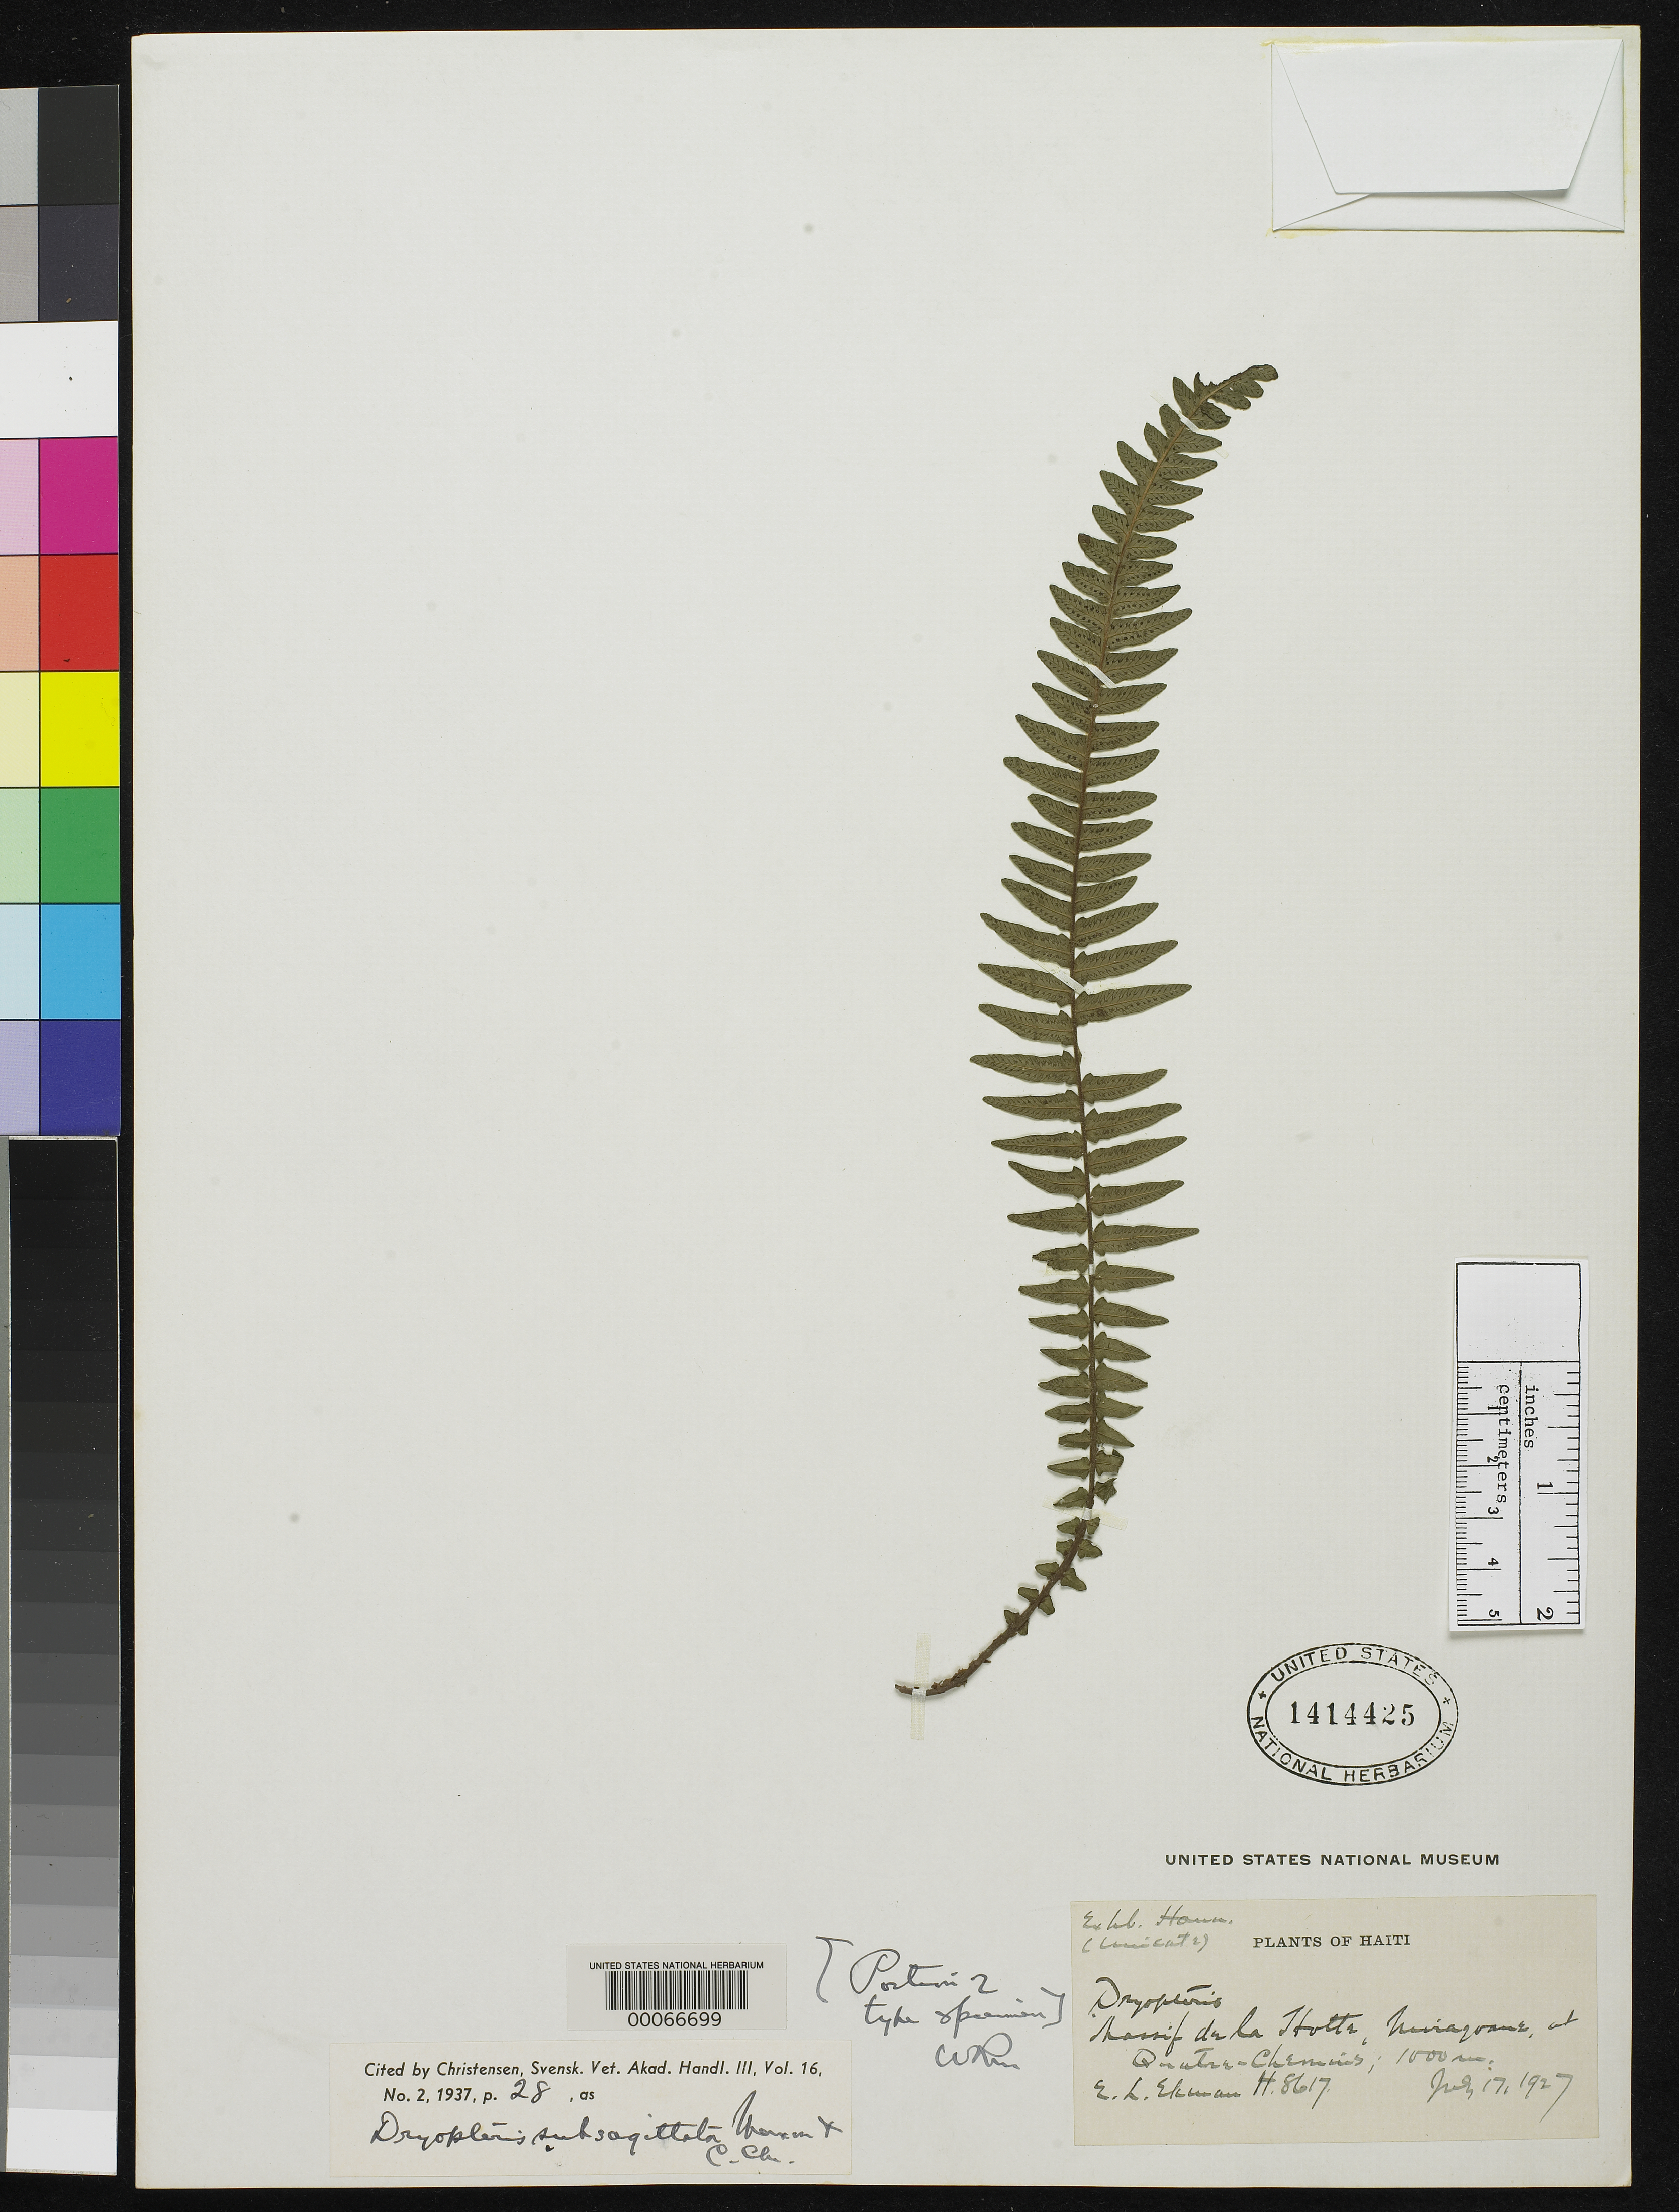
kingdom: Plantae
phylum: Tracheophyta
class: Polypodiopsida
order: Polypodiales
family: Dryopteridaceae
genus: Dryopteris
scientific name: Dryopteris subsagittata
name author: Maxon & C. Chr.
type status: Isotype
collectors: E. L. Ekman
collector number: H8617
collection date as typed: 17 Jul 1927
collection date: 1927-07-17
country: Haiti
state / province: Sud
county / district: Hotte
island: Hispaniola Island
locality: M. Rochelois.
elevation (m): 1000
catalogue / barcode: US 1414425